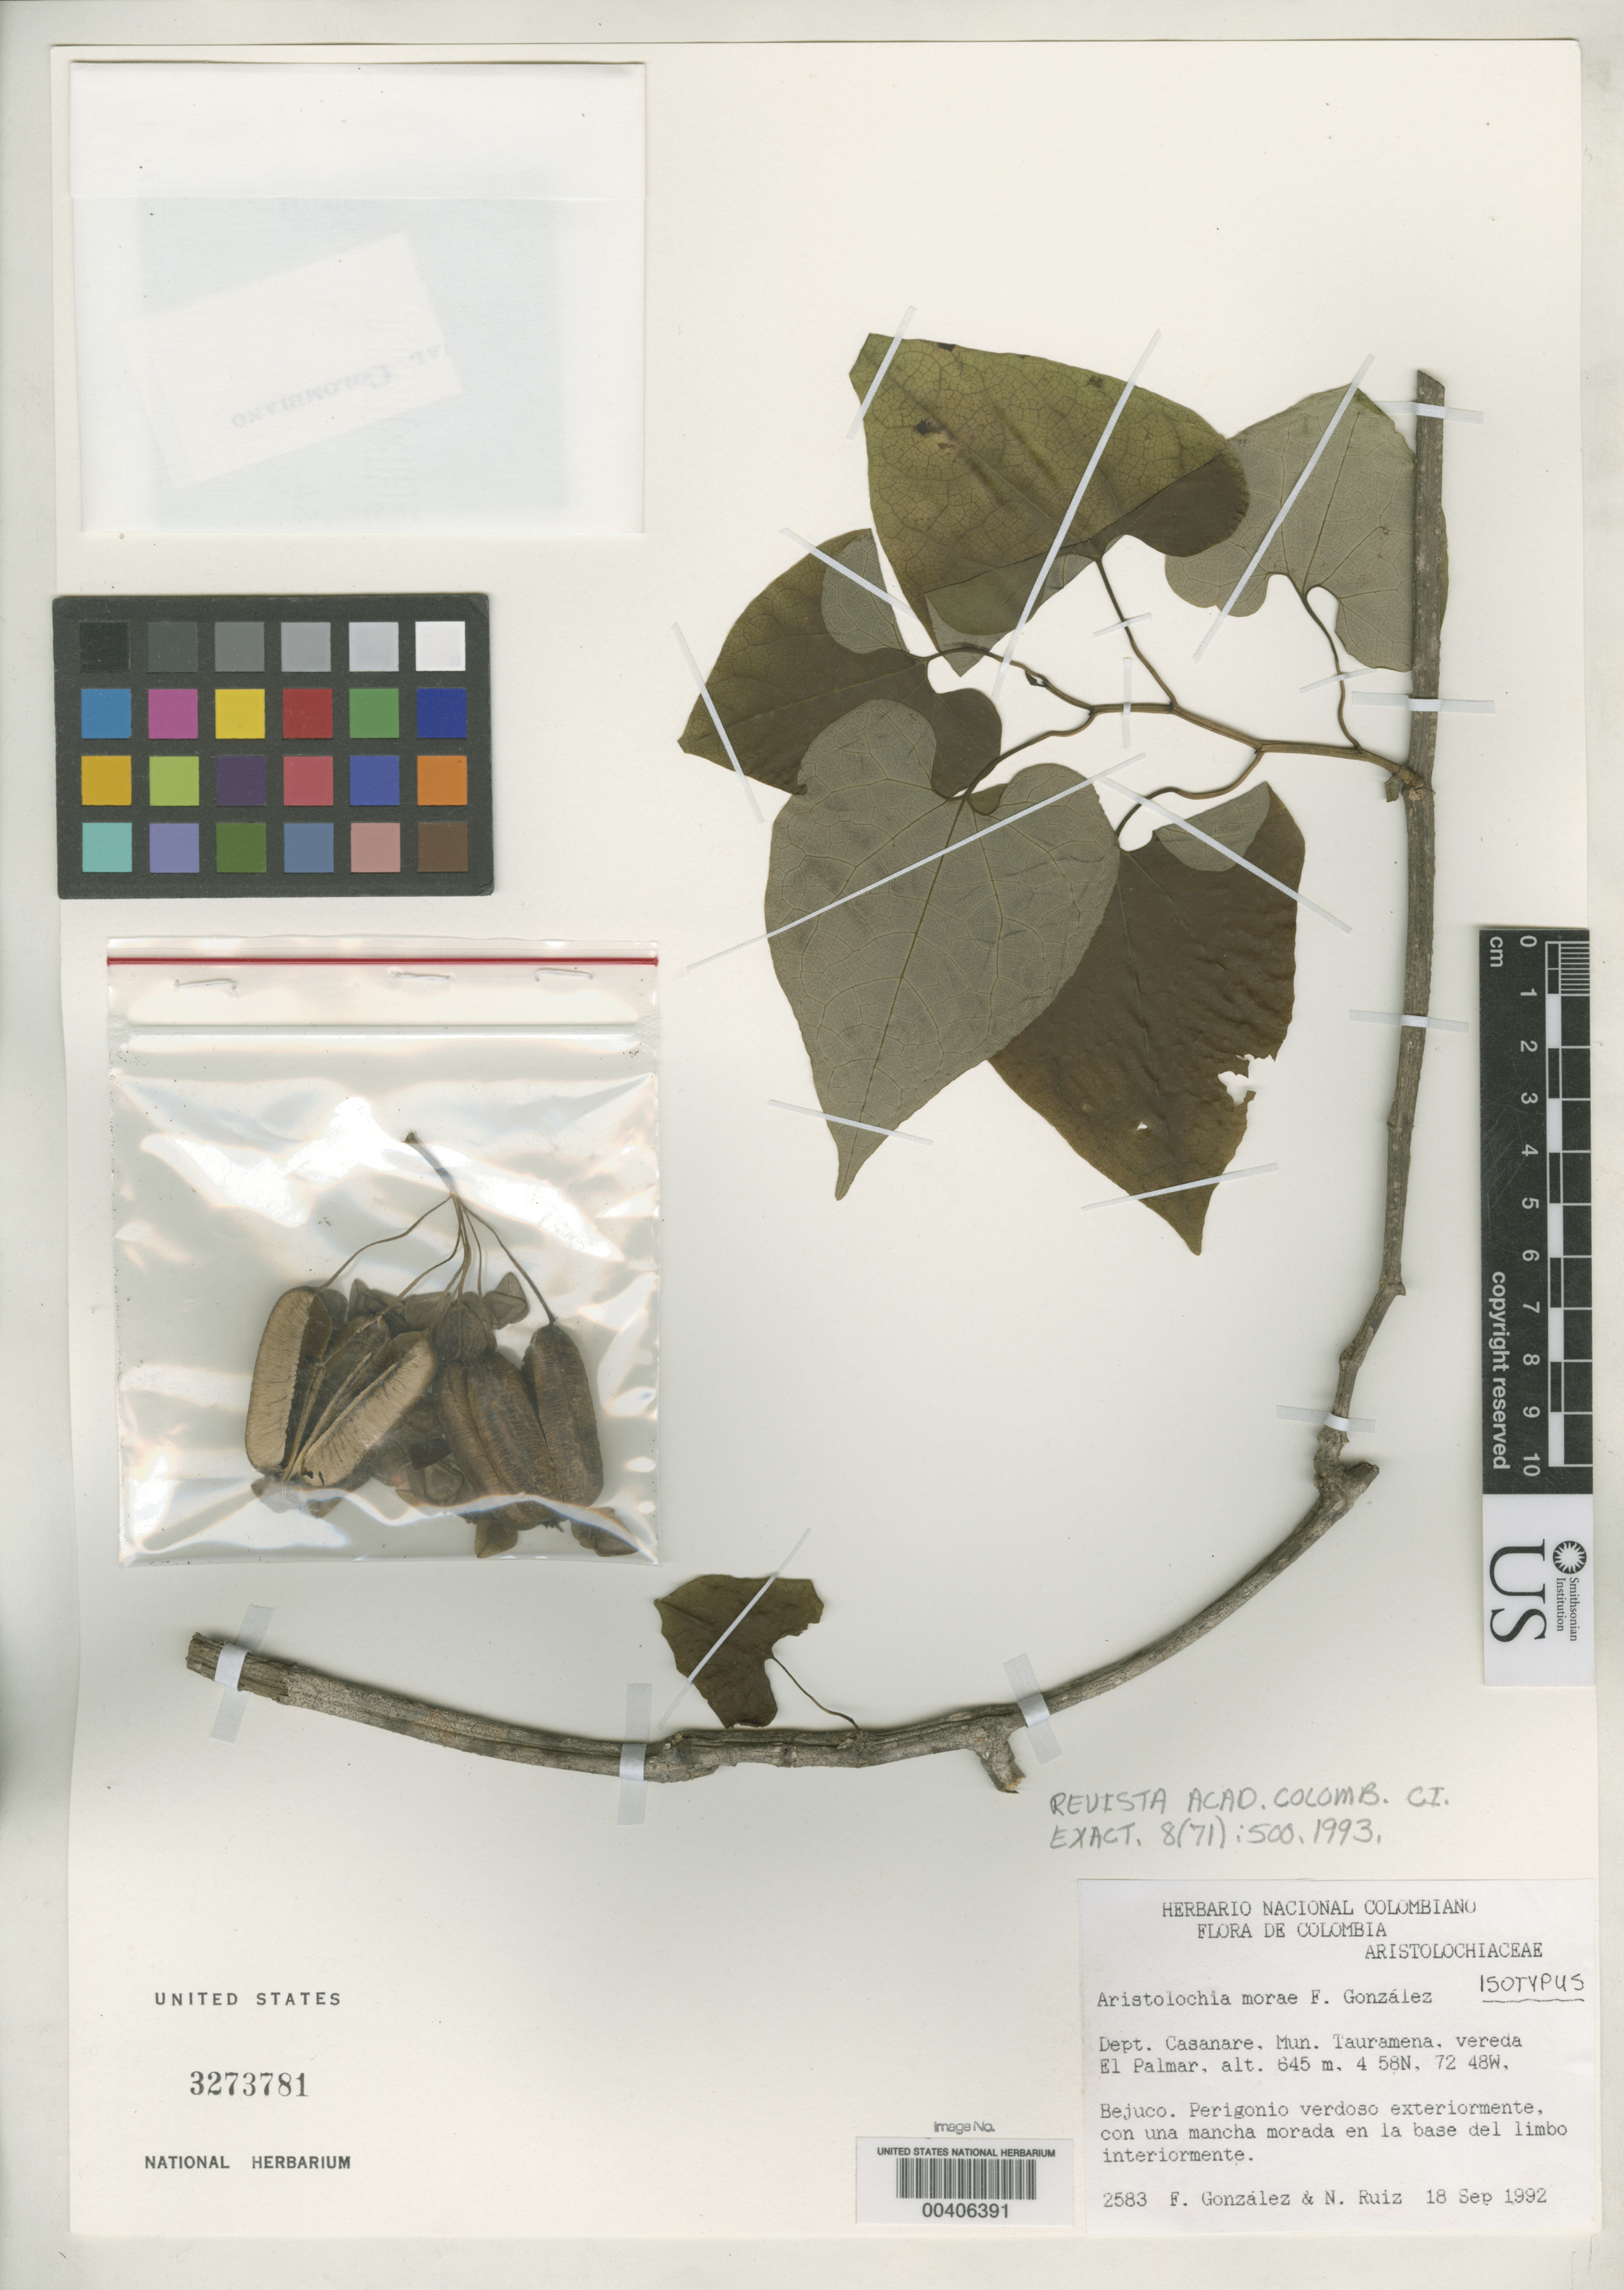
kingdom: Plantae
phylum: Tracheophyta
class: Magnoliopsida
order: Piperales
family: Aristolochiaceae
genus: Aristolochia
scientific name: Aristolochia morae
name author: Gonzalez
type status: Isotype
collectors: F. Gonzalez & N. Ruiz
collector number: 2583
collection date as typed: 18 Sep 1992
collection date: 1992-09-18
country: Colombia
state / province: Casanare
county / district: Tauramena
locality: Vereda El Palmar.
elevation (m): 645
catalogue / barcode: US 3273781